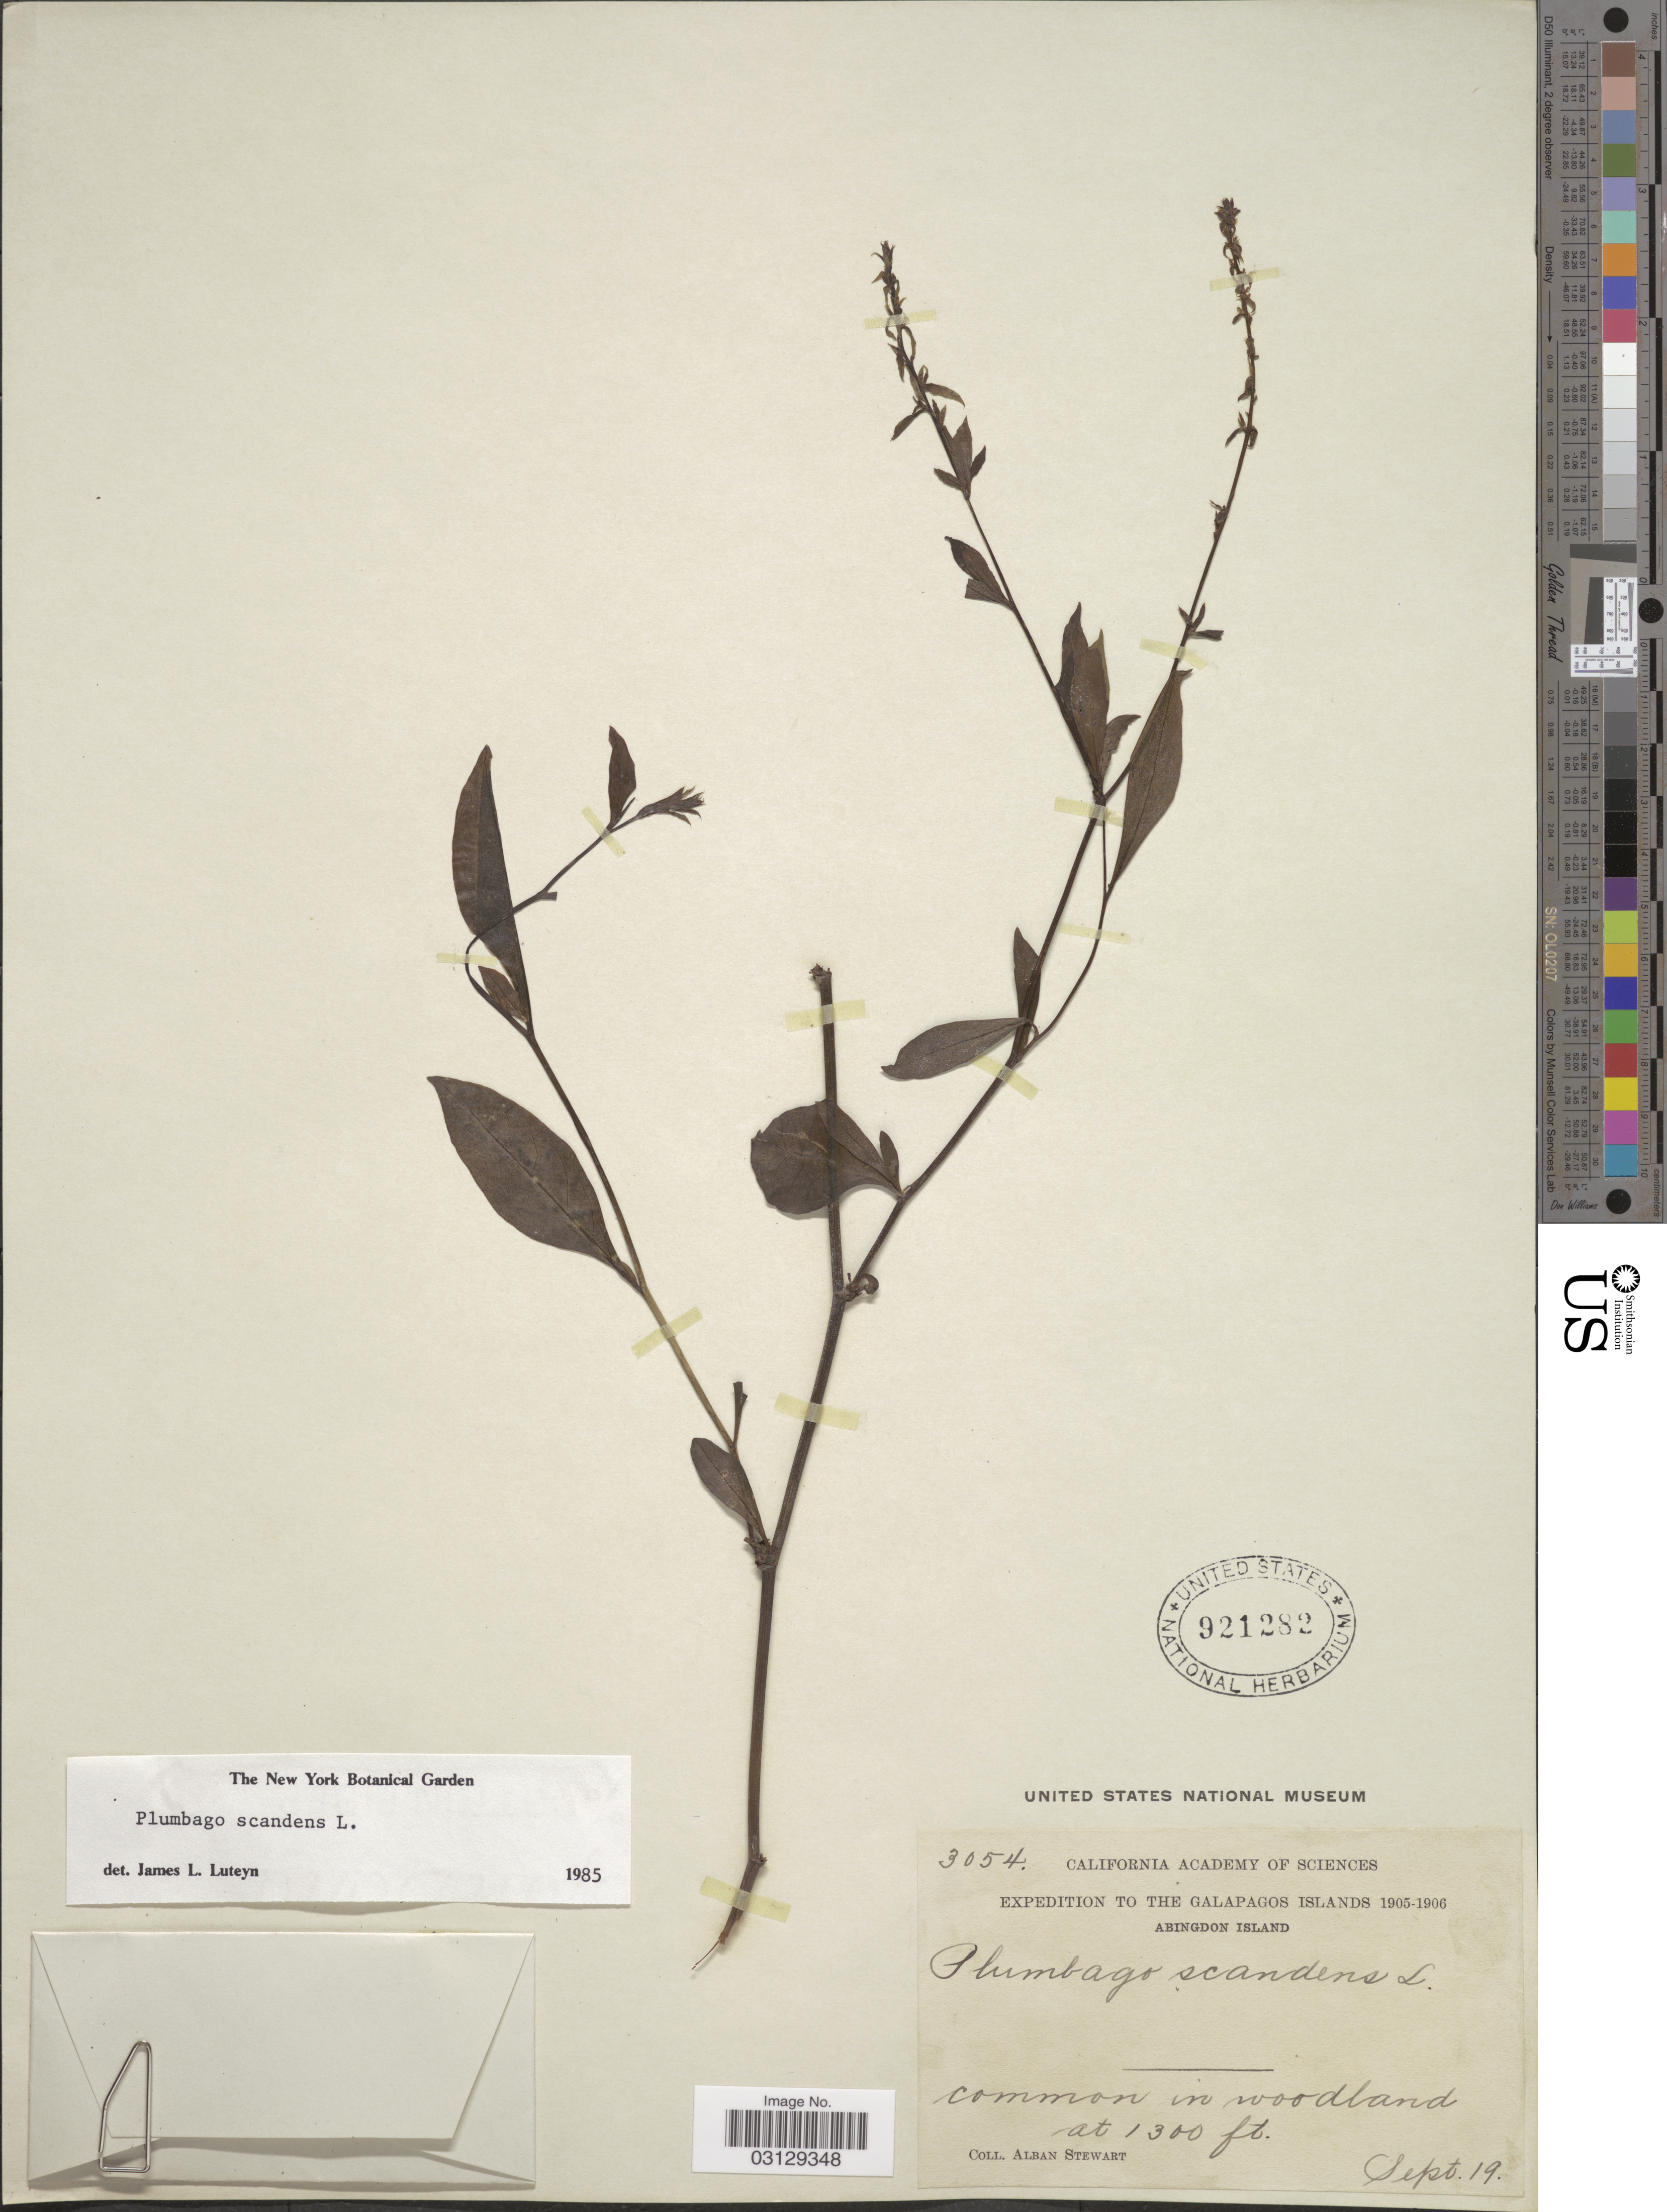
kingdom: Plantae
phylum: Tracheophyta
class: Magnoliopsida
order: Caryophyllales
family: Plumbaginaceae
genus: Plumbago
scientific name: Plumbago scandens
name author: L.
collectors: A. Stewart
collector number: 3054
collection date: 1905-09-19/1906-09-19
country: Ecuador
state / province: Colón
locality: The Galapagos Islands. Abingdon Island.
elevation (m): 396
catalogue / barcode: US 921282